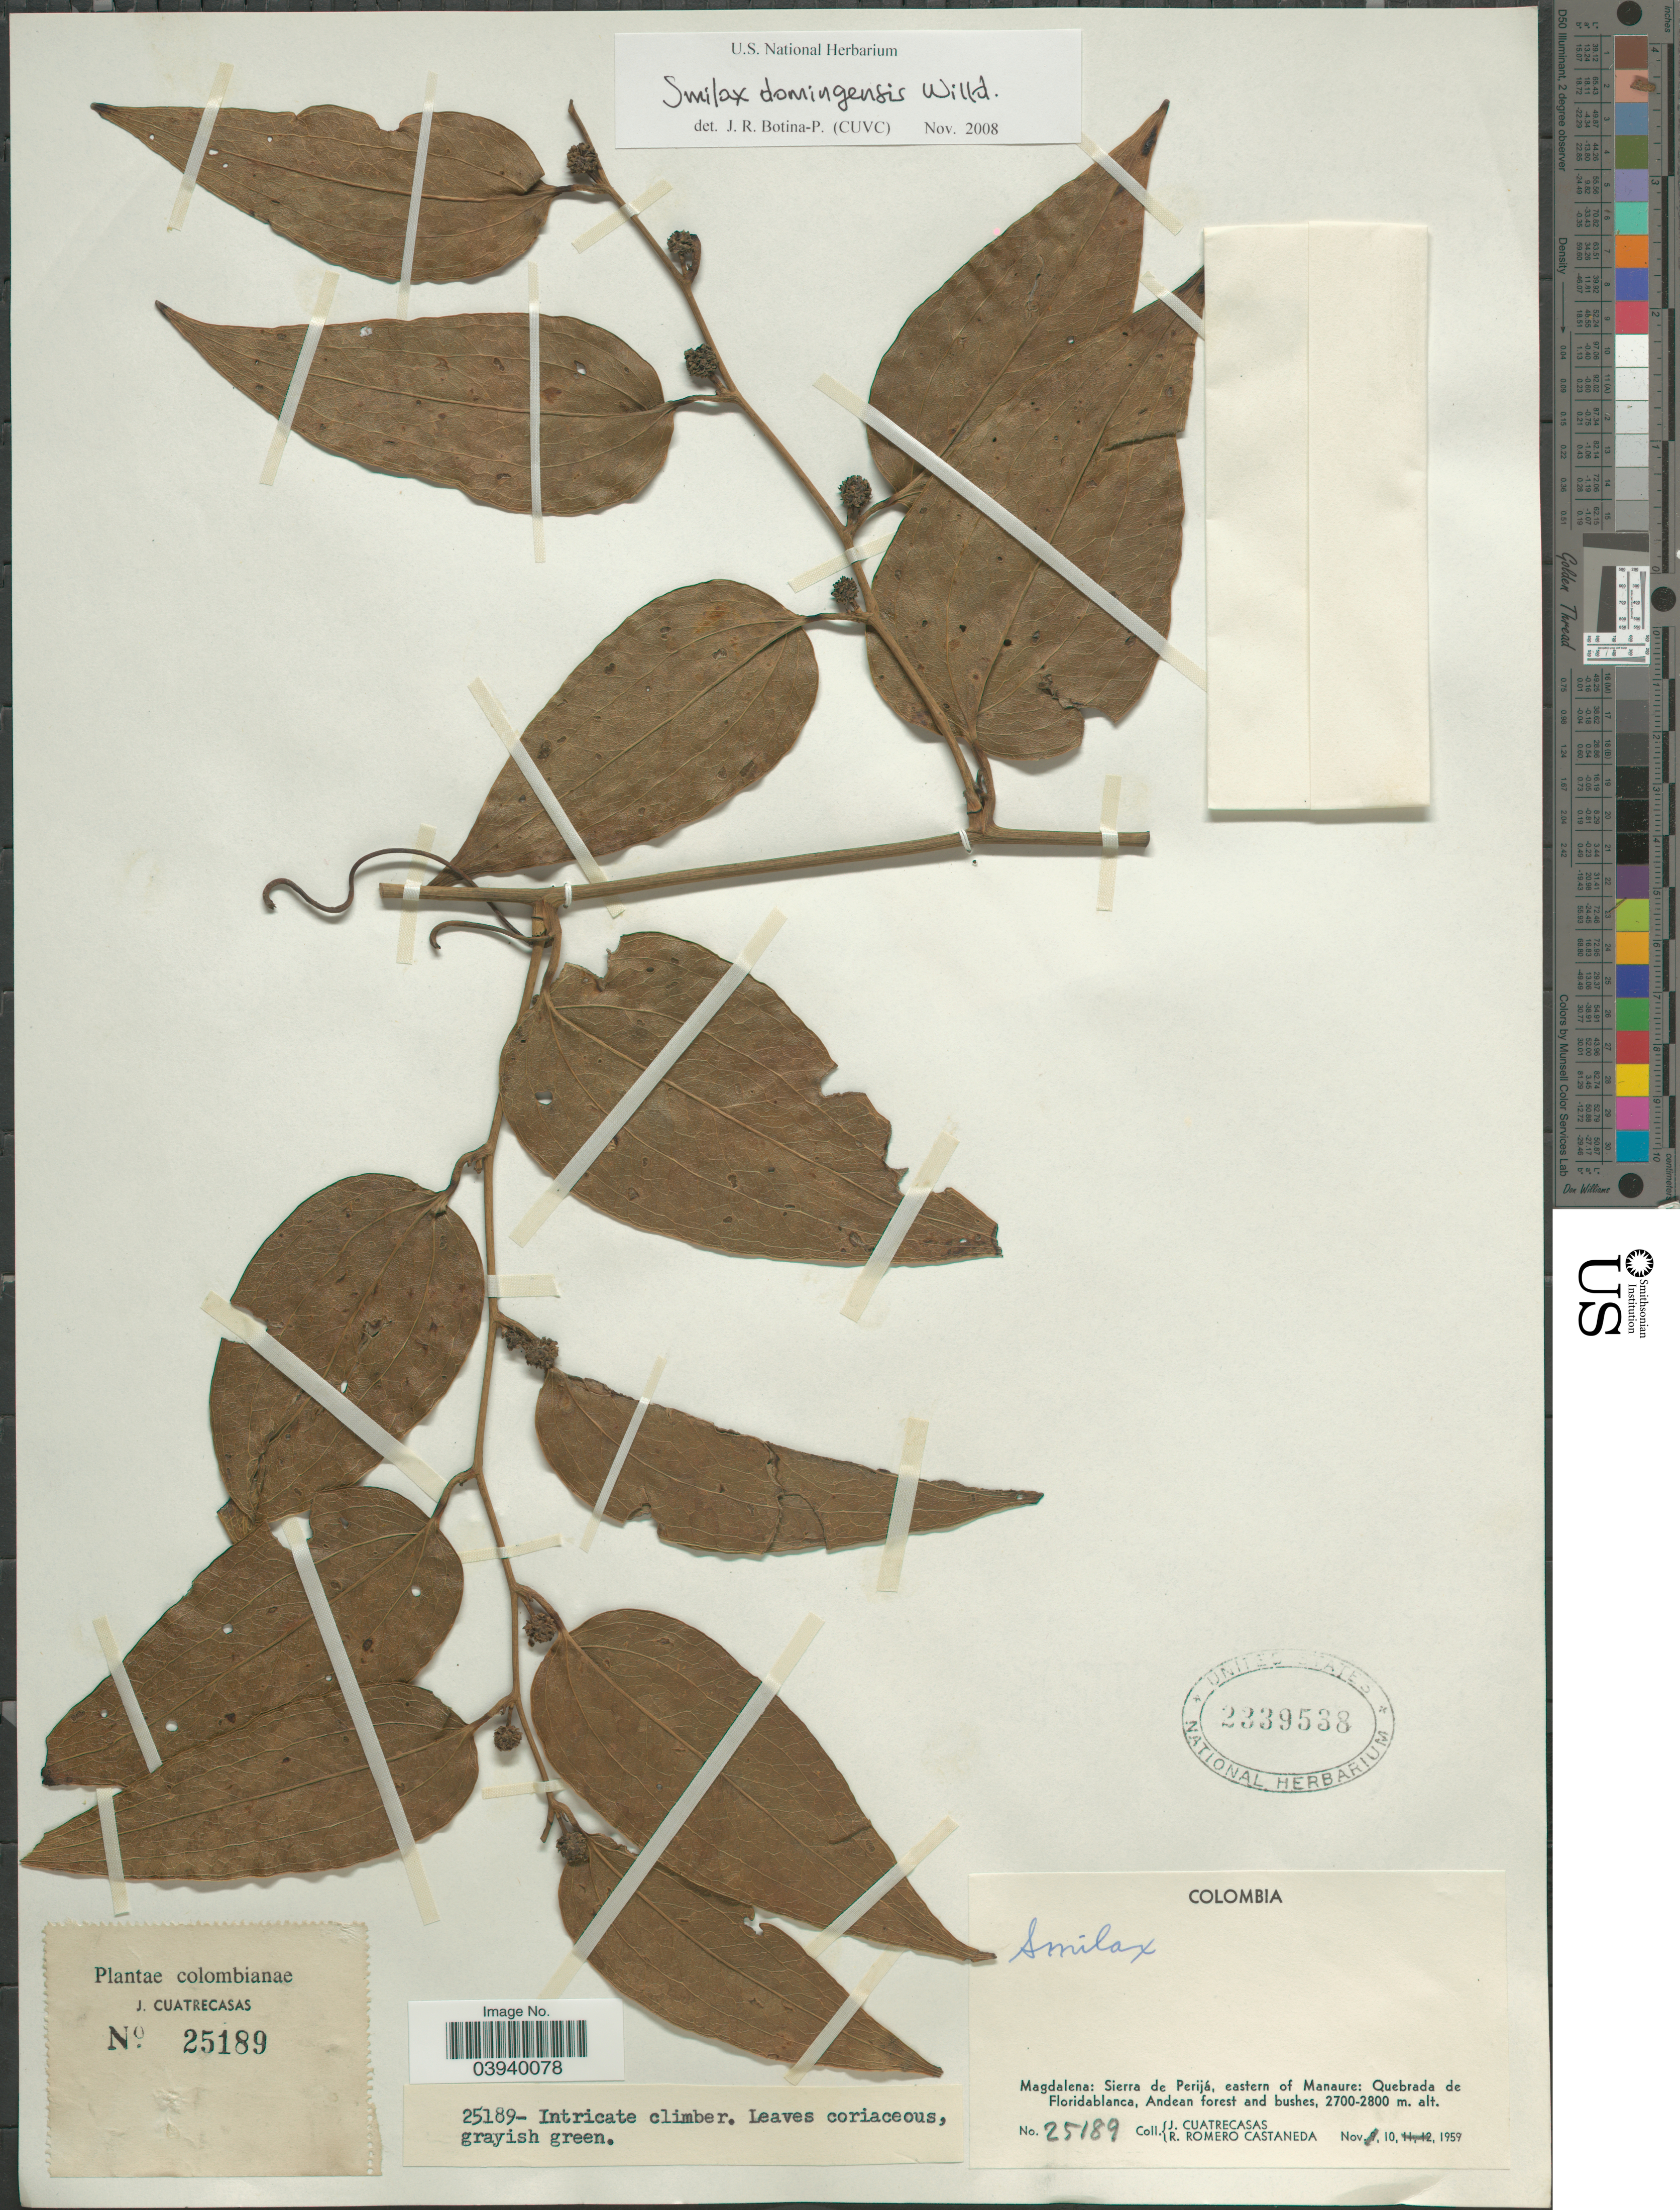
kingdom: Plantae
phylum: Tracheophyta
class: Liliopsida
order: Liliales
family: Smilacaceae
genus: Smilax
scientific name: Smilax domingensis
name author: Willd.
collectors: J. Cuatrecasas & R. Romero Castañeda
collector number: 25189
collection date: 1959-11-10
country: Colombia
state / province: Magdalena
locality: Sierra de Perijá, eastern of Manaure: Quebrada de Floridablanca.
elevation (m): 2700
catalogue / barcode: US 2339538